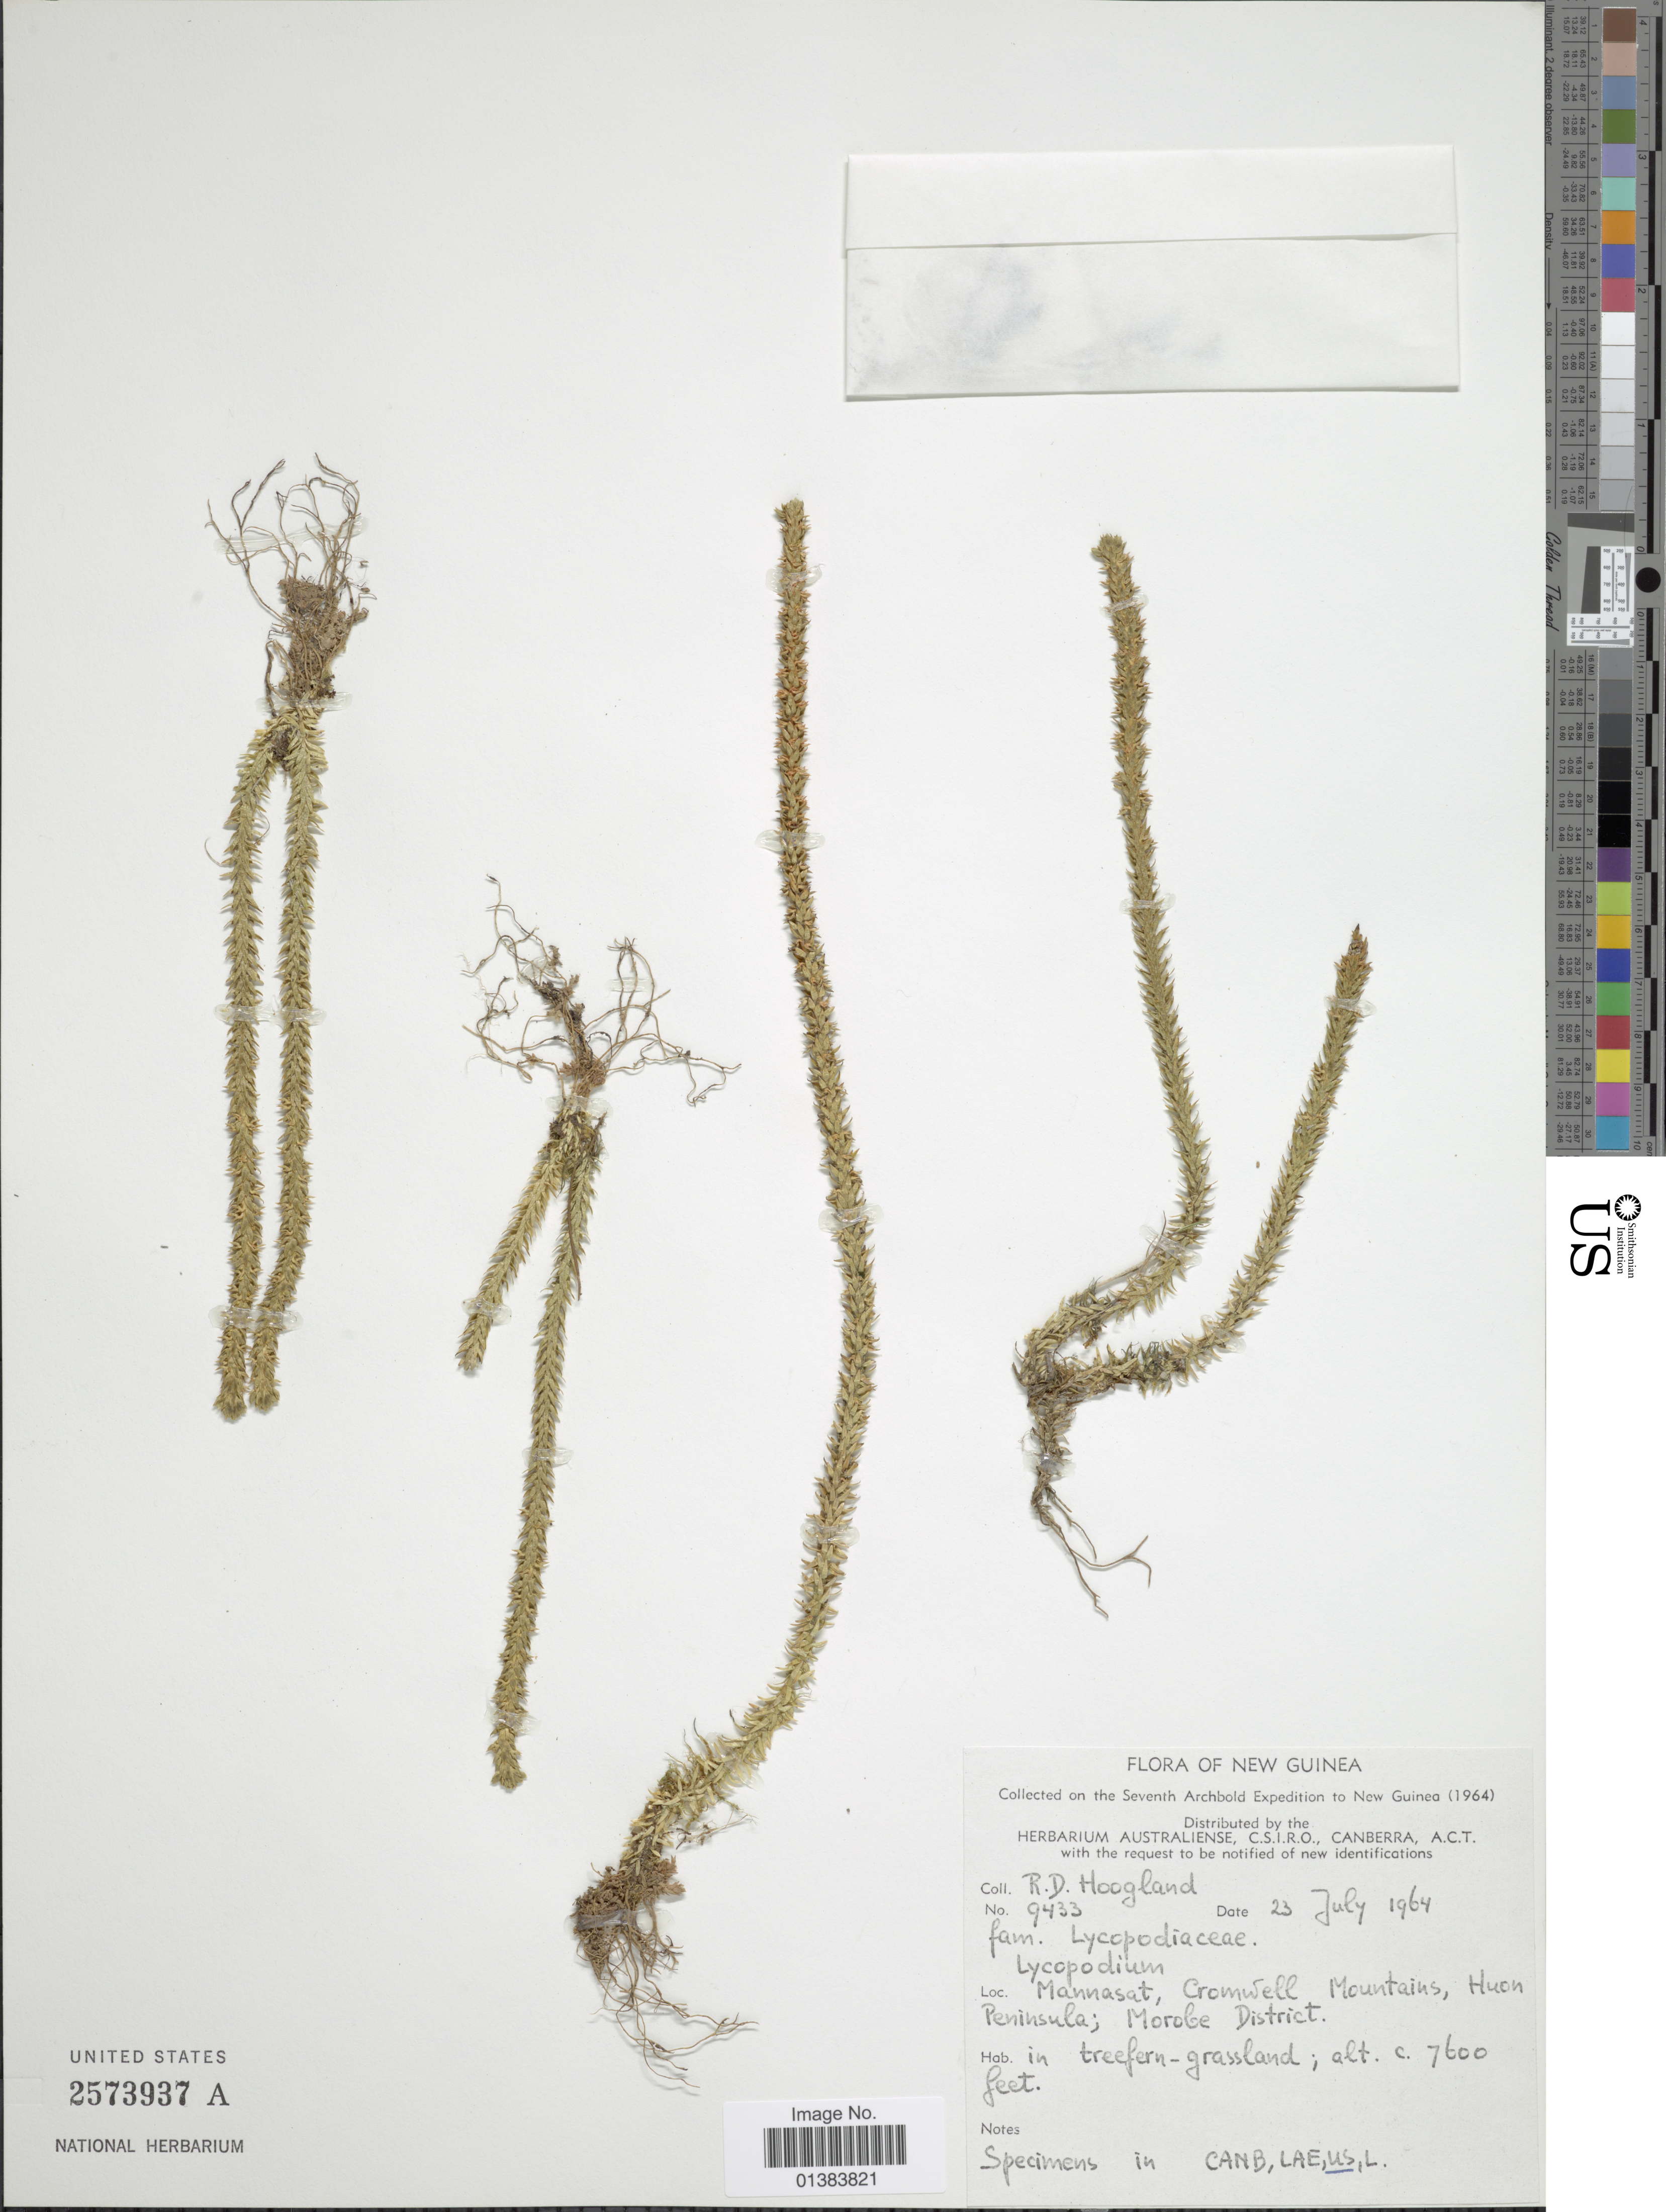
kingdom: Plantae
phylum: Tracheophyta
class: Lycopodiopsida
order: Lycopodiales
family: Lycopodiaceae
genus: Huperzia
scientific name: Huperzia sp.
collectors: R. D. Hoogland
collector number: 9433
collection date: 1964-07-23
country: Papua New Guinea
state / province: Morobe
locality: New Guinea, Mannasat, Cromwell Mountains, Huon Peninsula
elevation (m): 2316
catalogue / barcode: US 2573937A